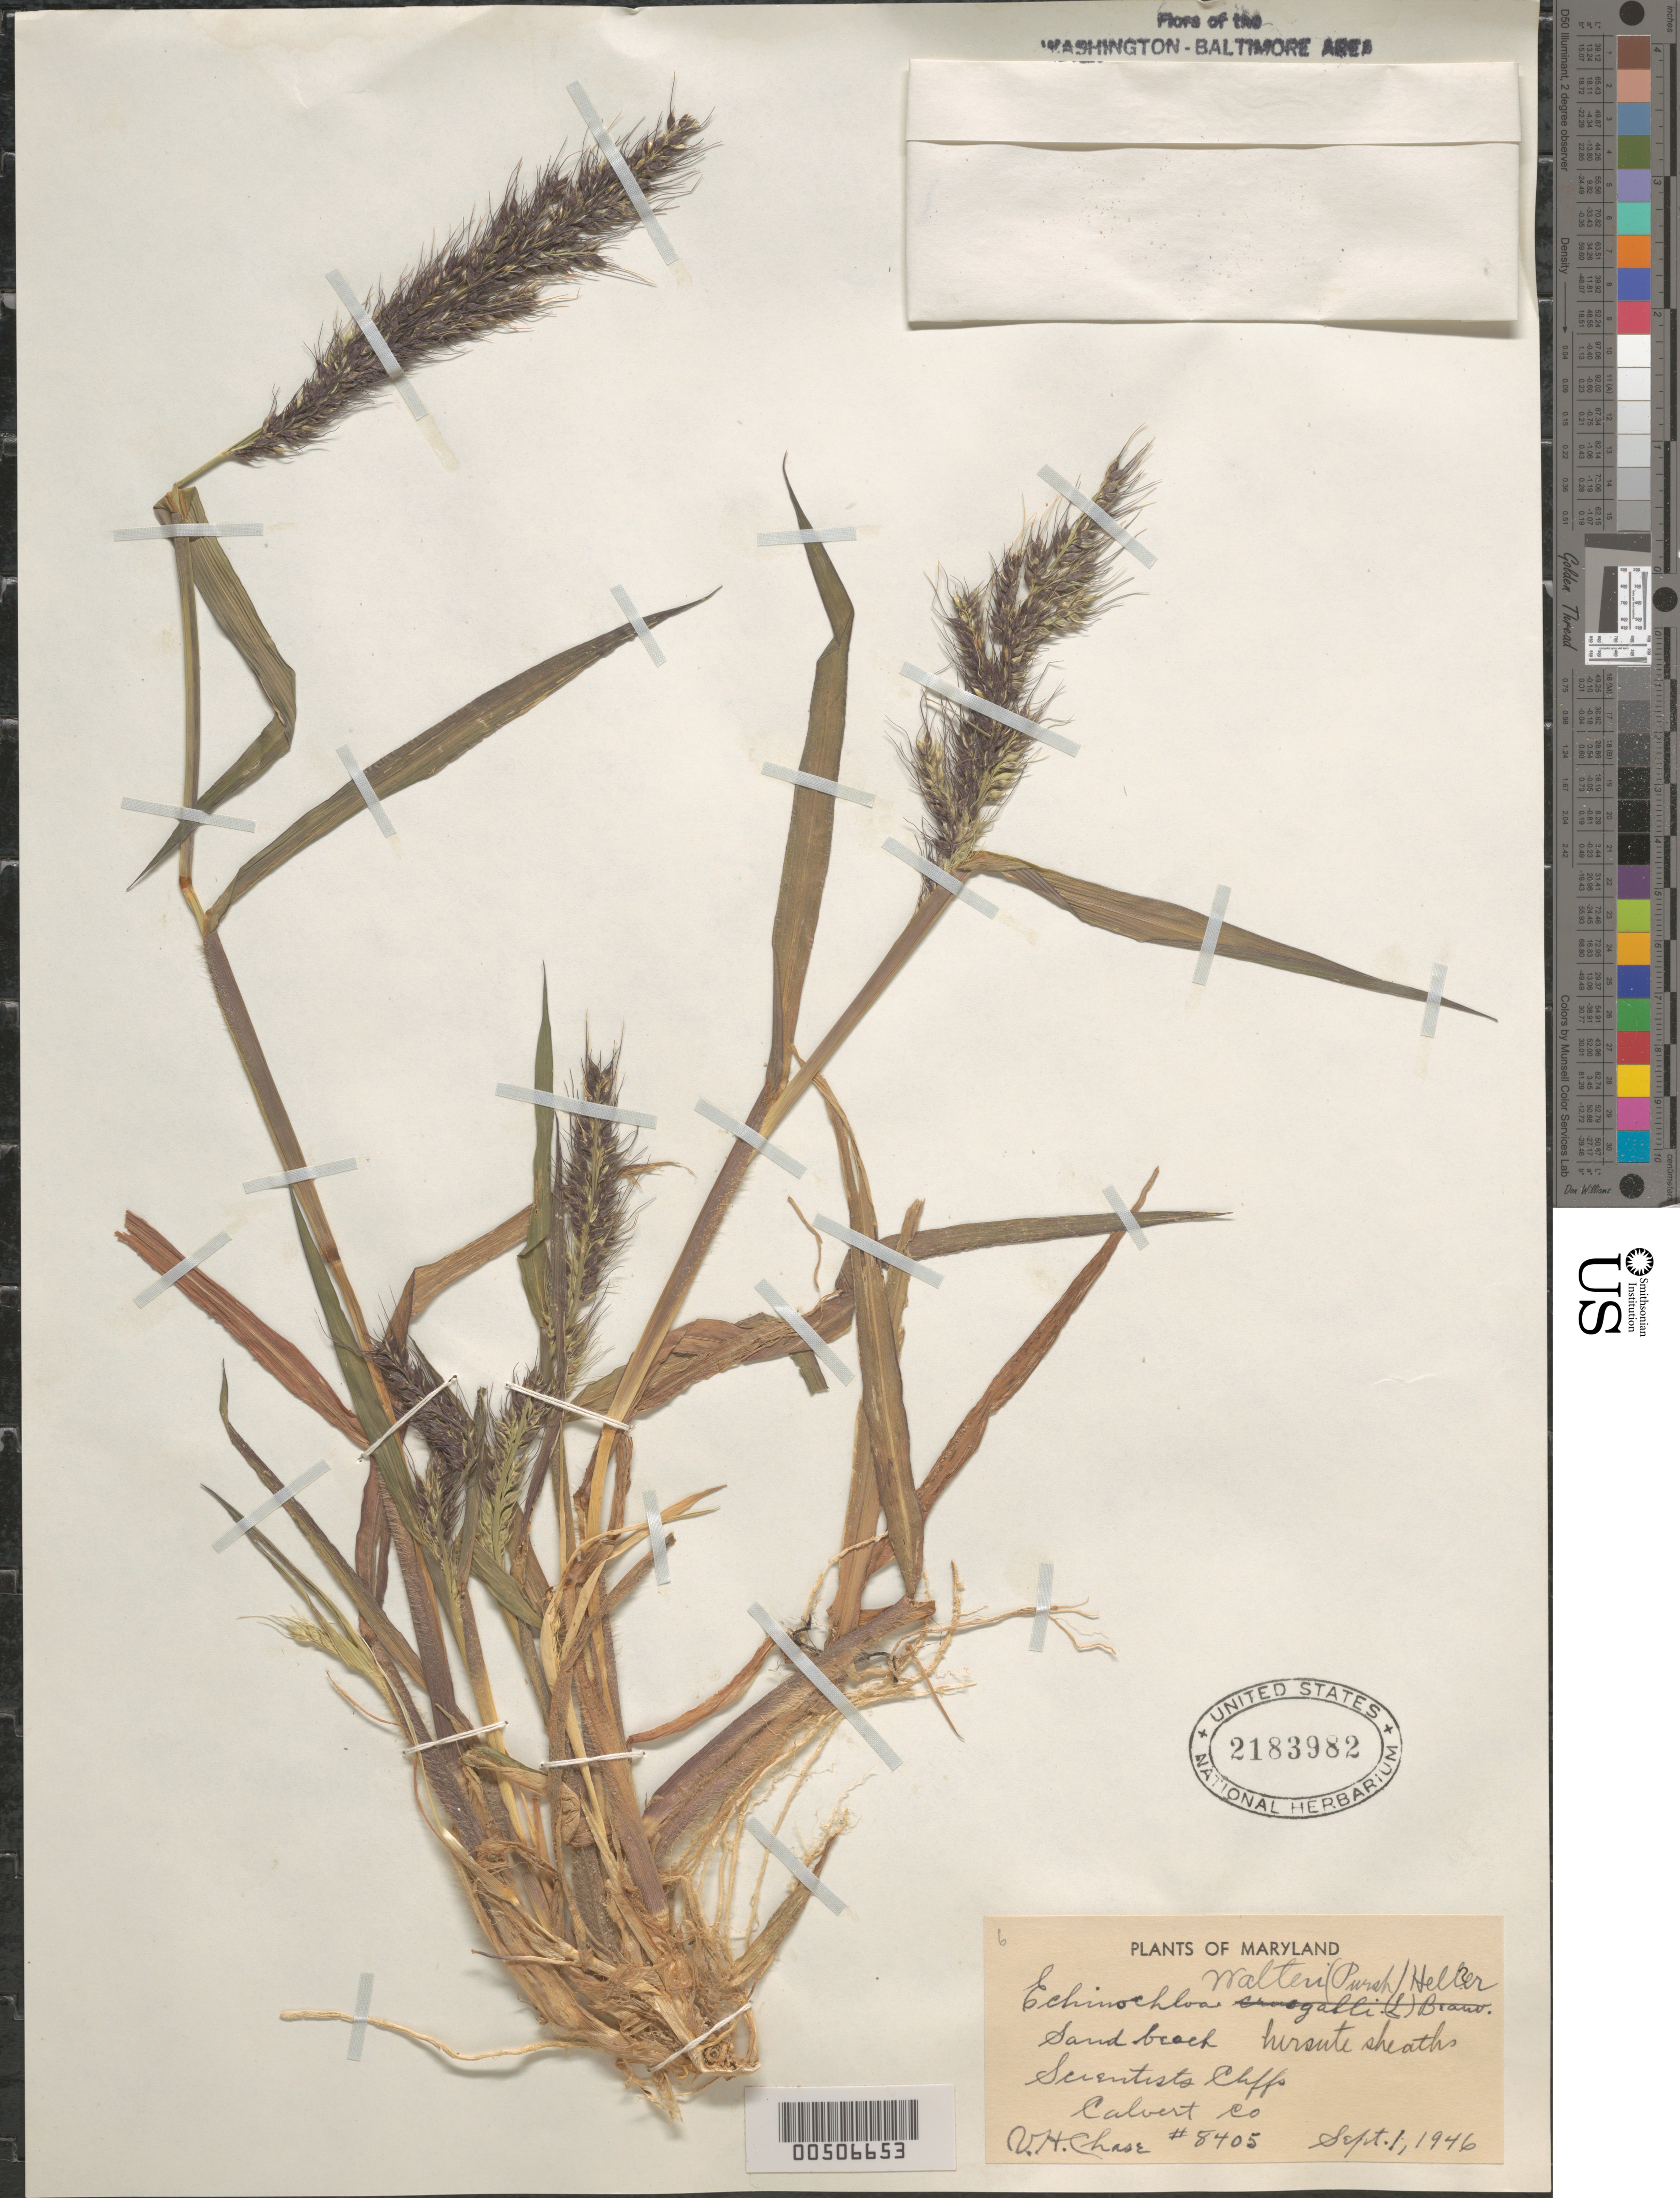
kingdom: Plantae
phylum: Tracheophyta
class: Liliopsida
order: Poales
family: Poaceae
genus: Echinochloa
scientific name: Echinochloa walteri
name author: (Pursh) A. Heller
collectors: V. H. Chase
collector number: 8405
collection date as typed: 01 Sep 1946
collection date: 1946-09-01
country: United States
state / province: Maryland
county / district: Calvert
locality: Scientist's Cliffs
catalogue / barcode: US 2183982